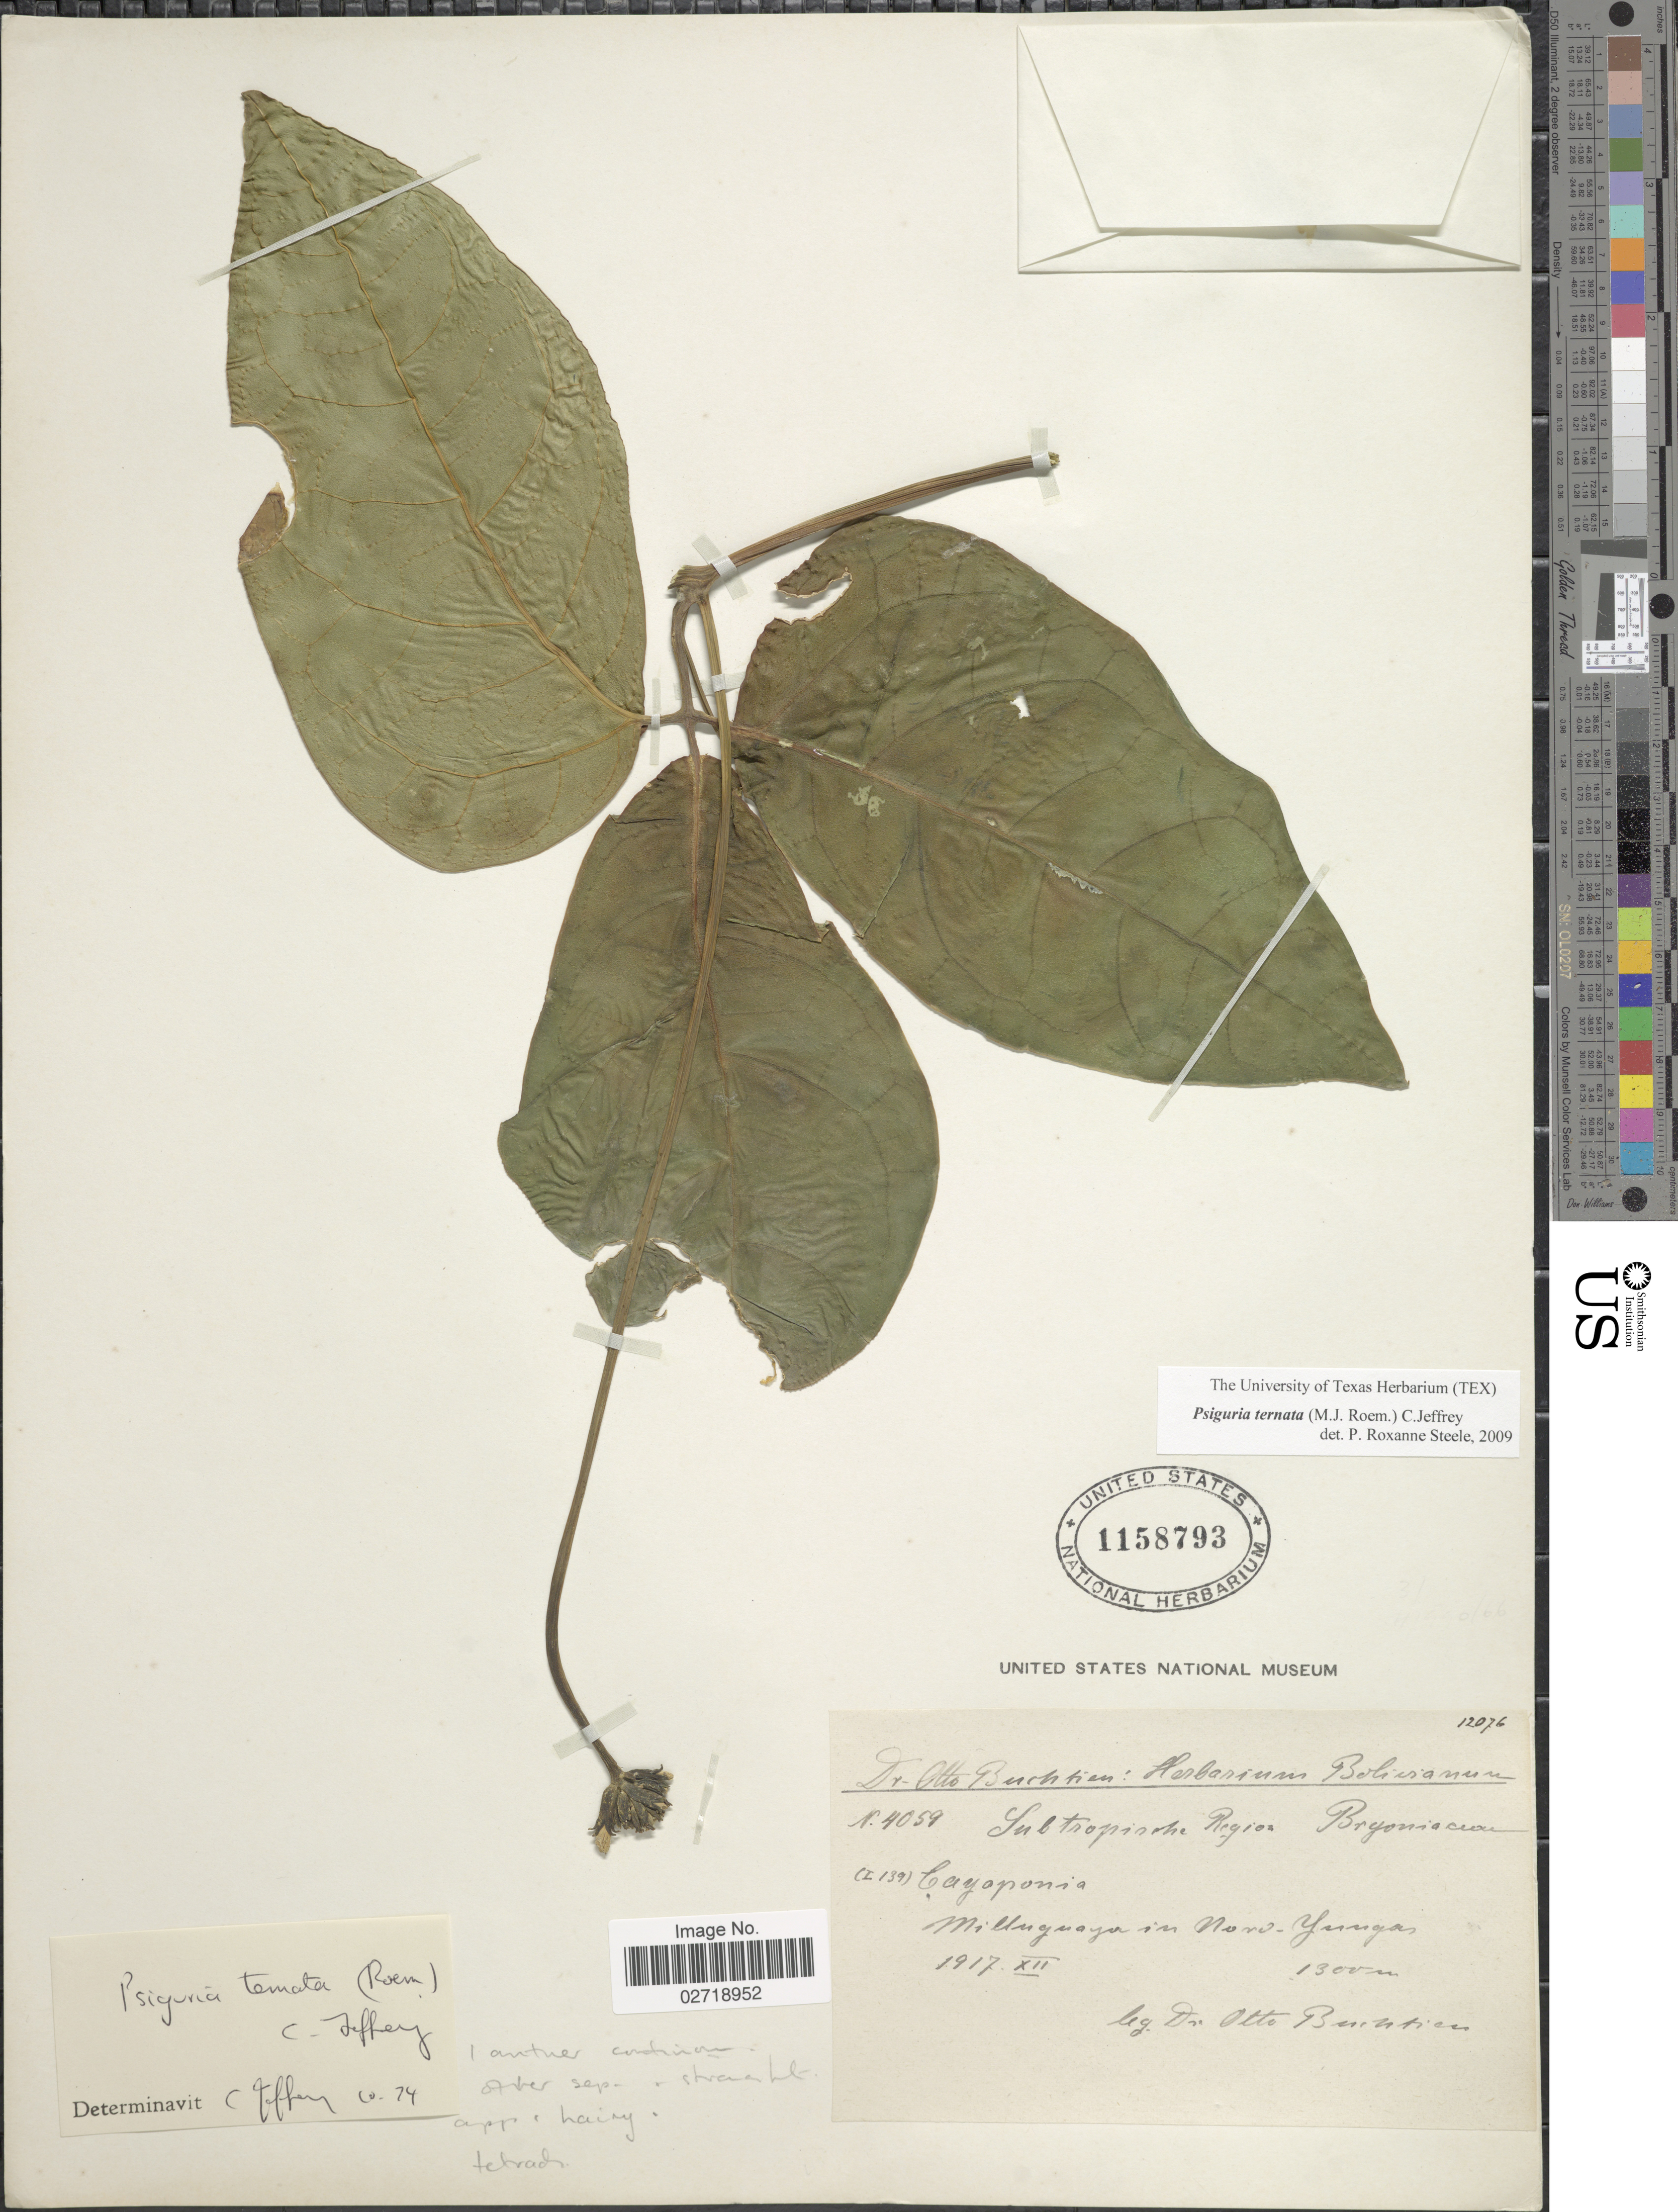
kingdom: Plantae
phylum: Tracheophyta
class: Magnoliopsida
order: Cucurbitales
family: Cucurbitaceae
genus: Psiguria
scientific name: Psiguria ternata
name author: (M. Roem.) C. Jeffrey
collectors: O. Buchtien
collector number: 4059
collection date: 1917-12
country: Bolivia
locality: Milluguaya in Nord-Yungas. Subtropische Region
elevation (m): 1300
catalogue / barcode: US 1158793